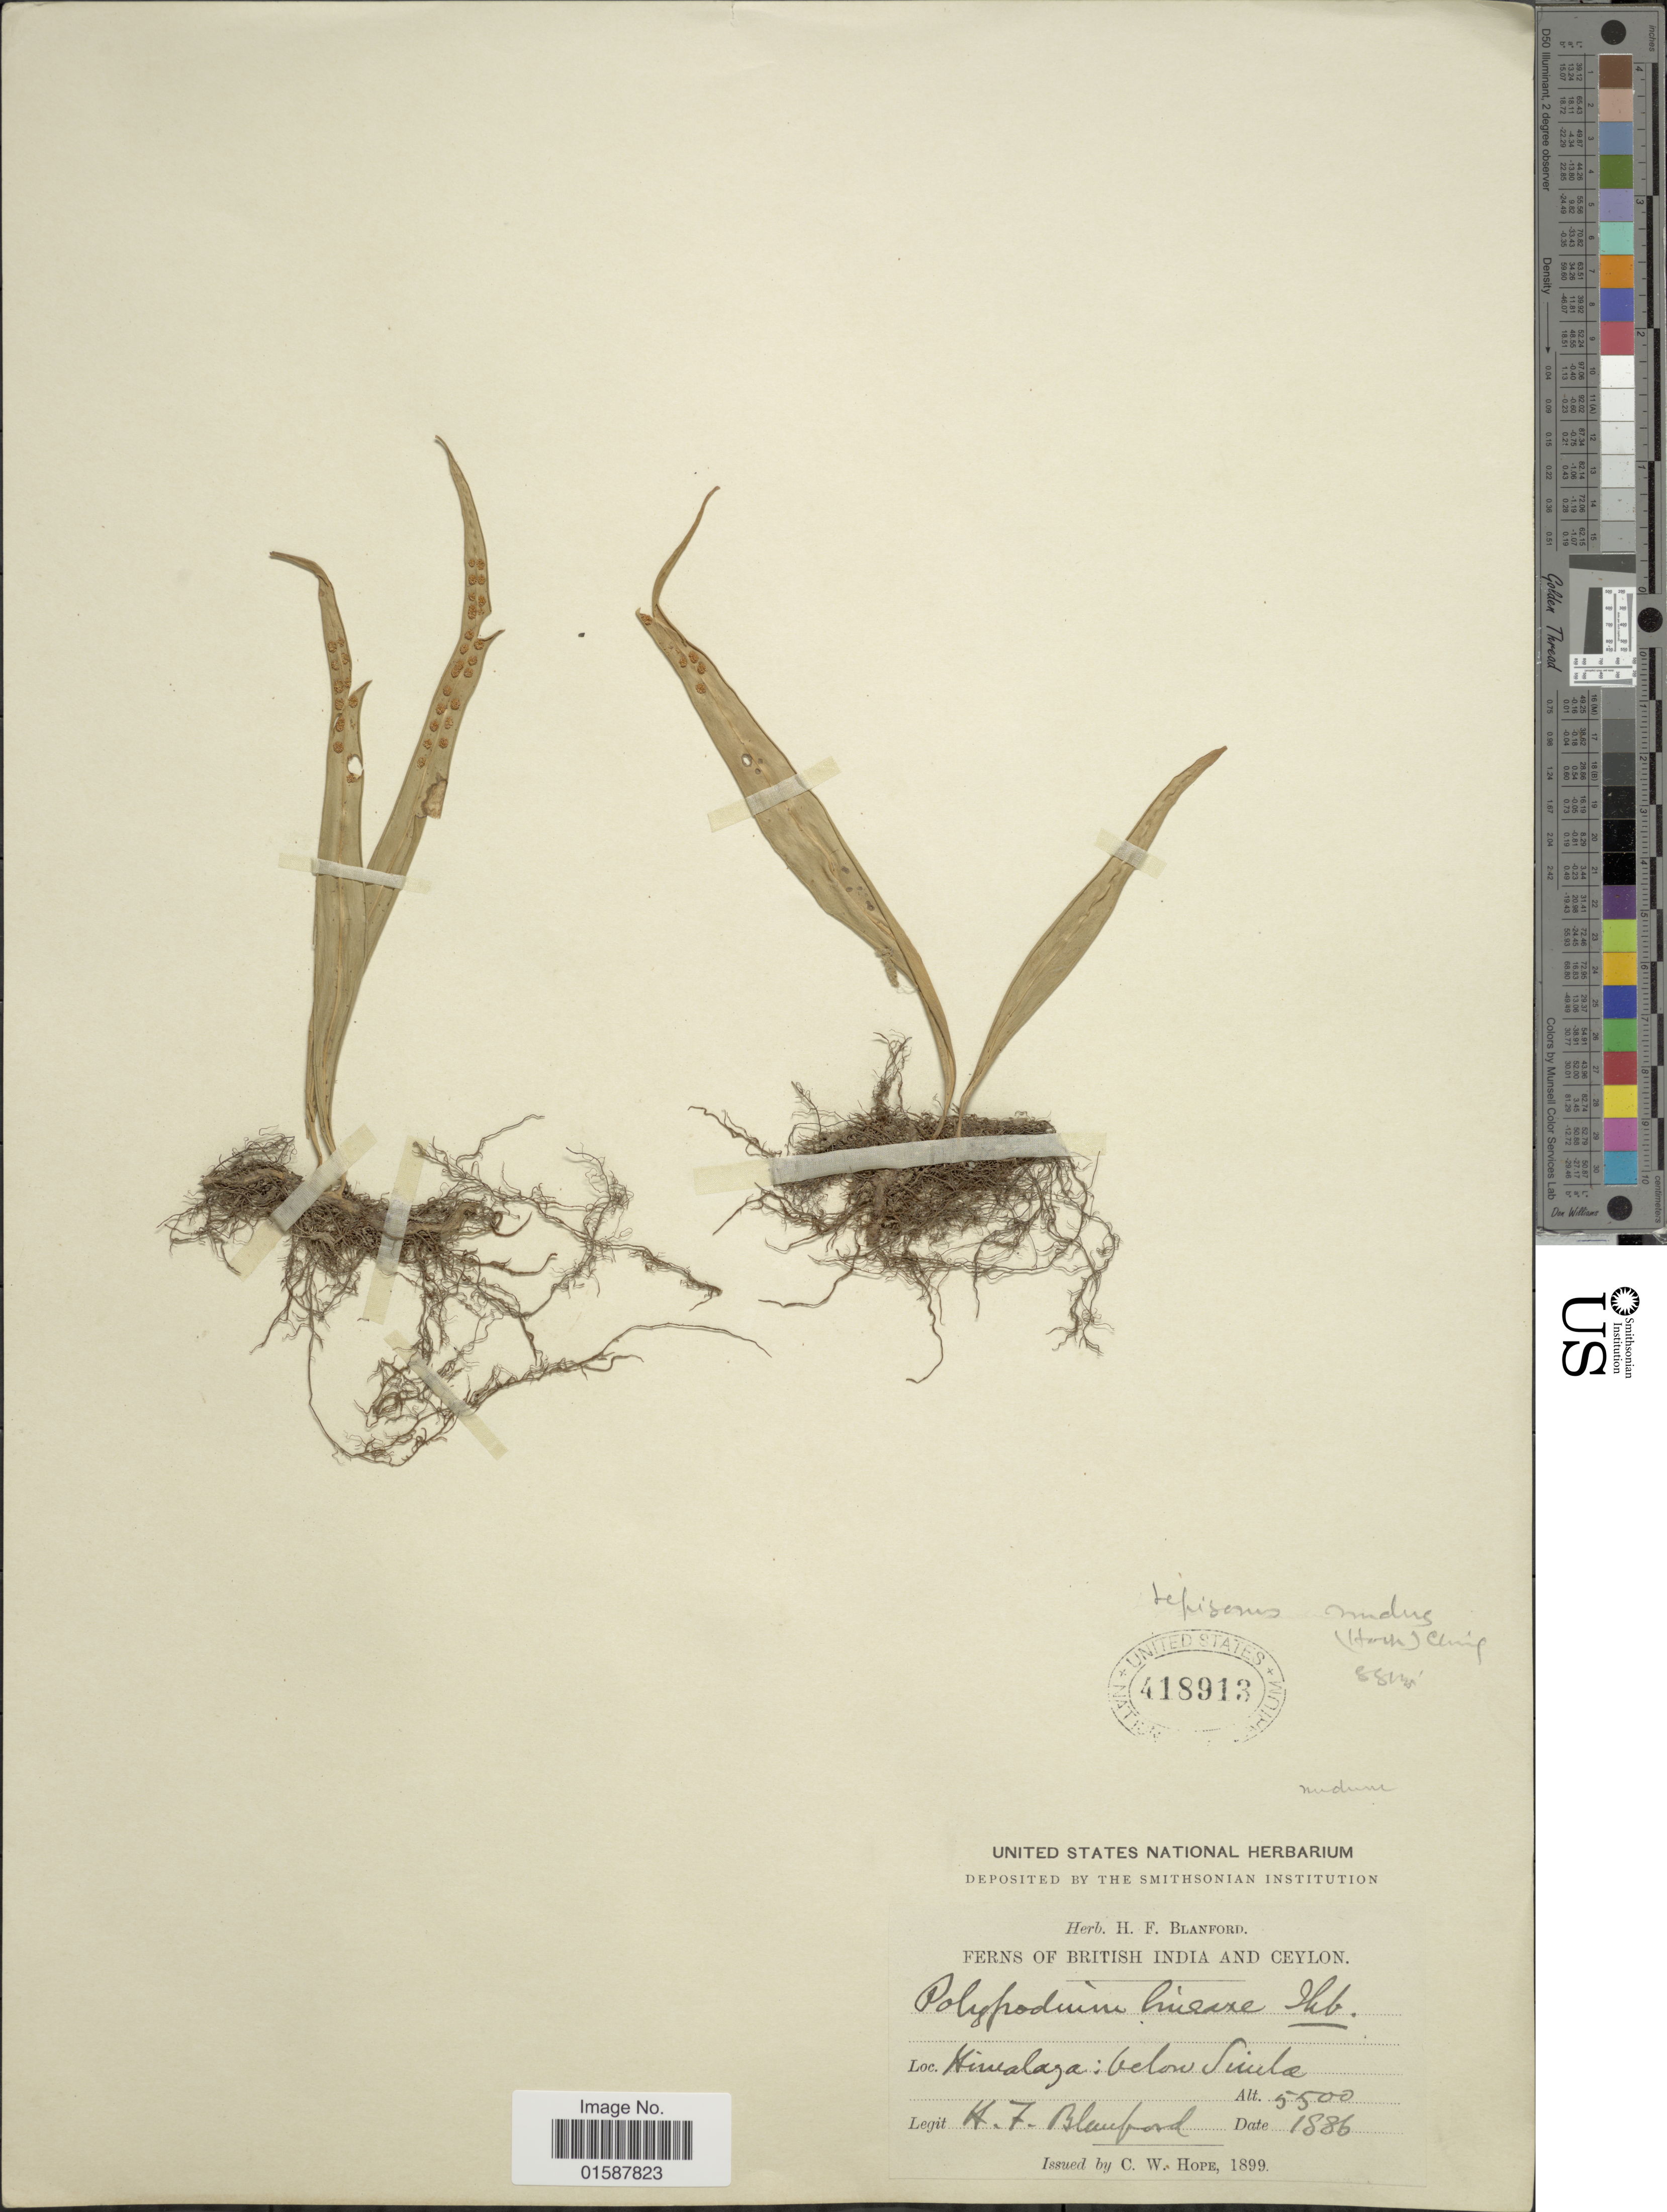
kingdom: Plantae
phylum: Tracheophyta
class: Polypodiopsida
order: Polypodiales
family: Polypodiaceae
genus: Lepisorus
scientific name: Lepisorus nuduisculum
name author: (Kunze)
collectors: H. Blanford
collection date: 1886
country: India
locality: British India and Ceylon. Himalaya: below Simla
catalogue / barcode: US 418913